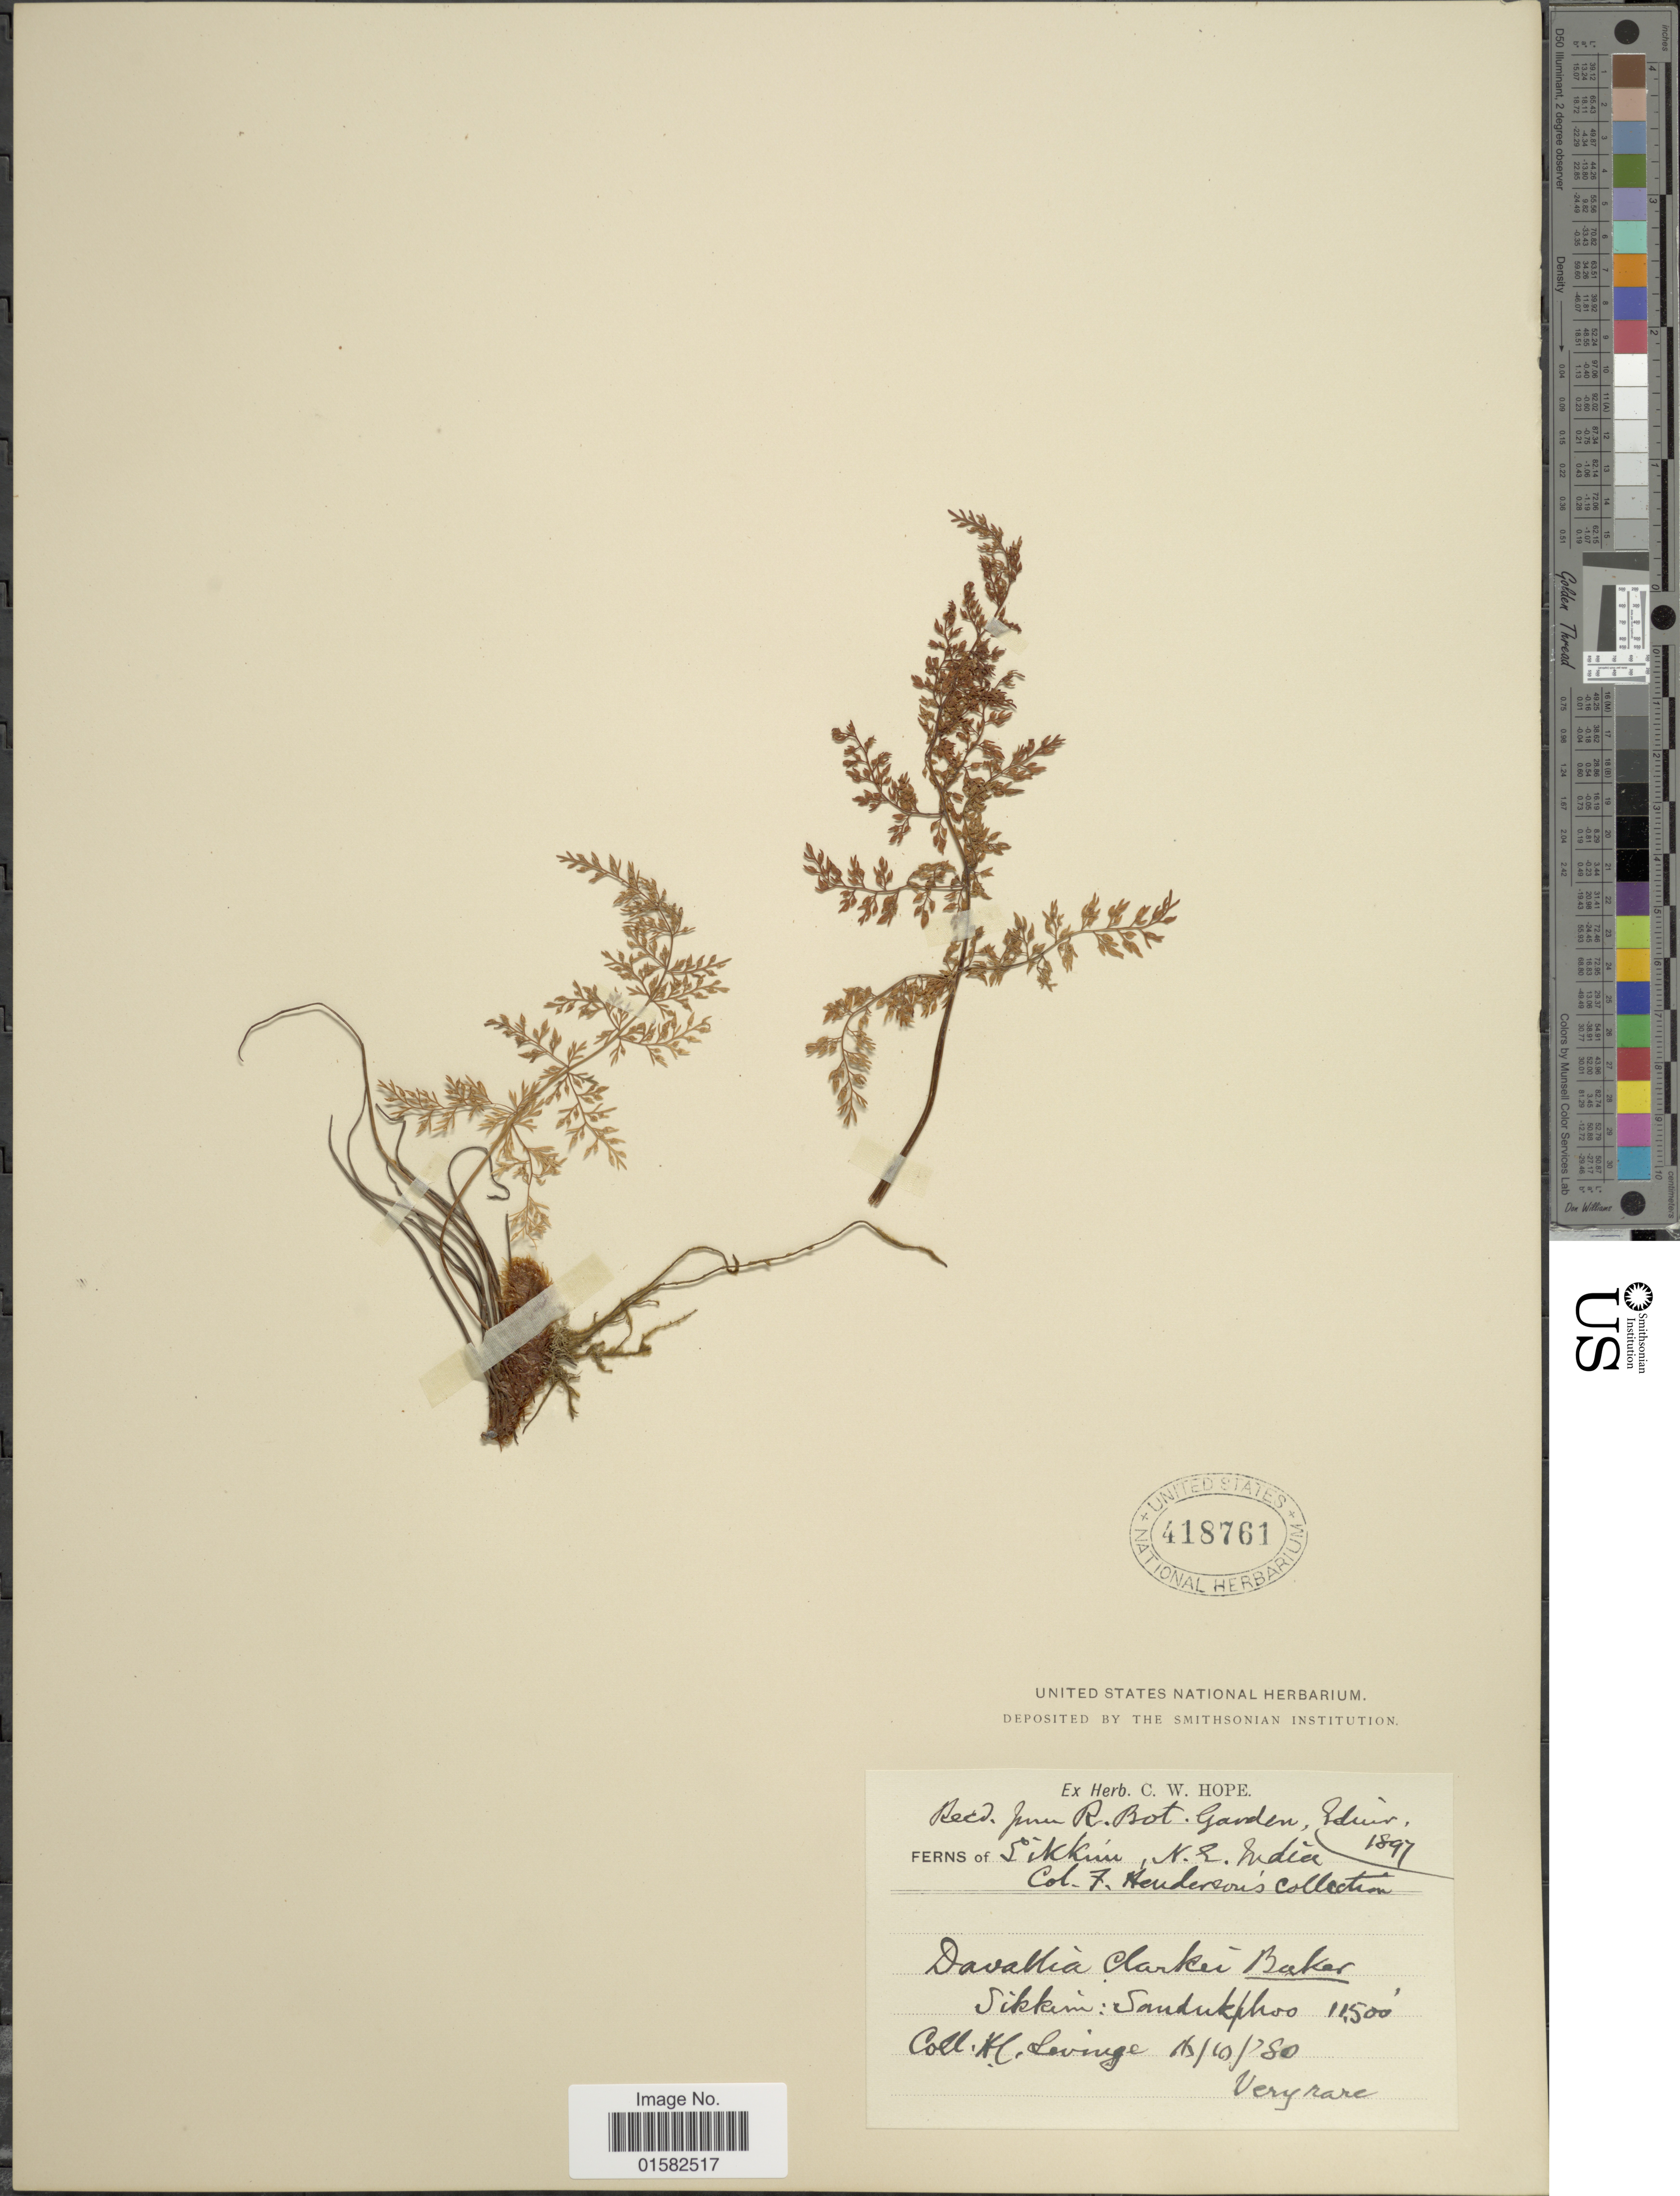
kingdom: Plantae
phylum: Tracheophyta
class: Polypodiopsida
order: Polypodiales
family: Davalliaceae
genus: Araiostegiella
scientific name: Araiostegiella hookeri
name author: (Bedd.) Fraser-Jenk.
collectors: H. Levinge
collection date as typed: Transcribed d/m/y: 16/10/80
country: India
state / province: Sikkim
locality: Sikkim, N.E. India, Sandukphoo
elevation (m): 3505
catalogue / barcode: US 418761